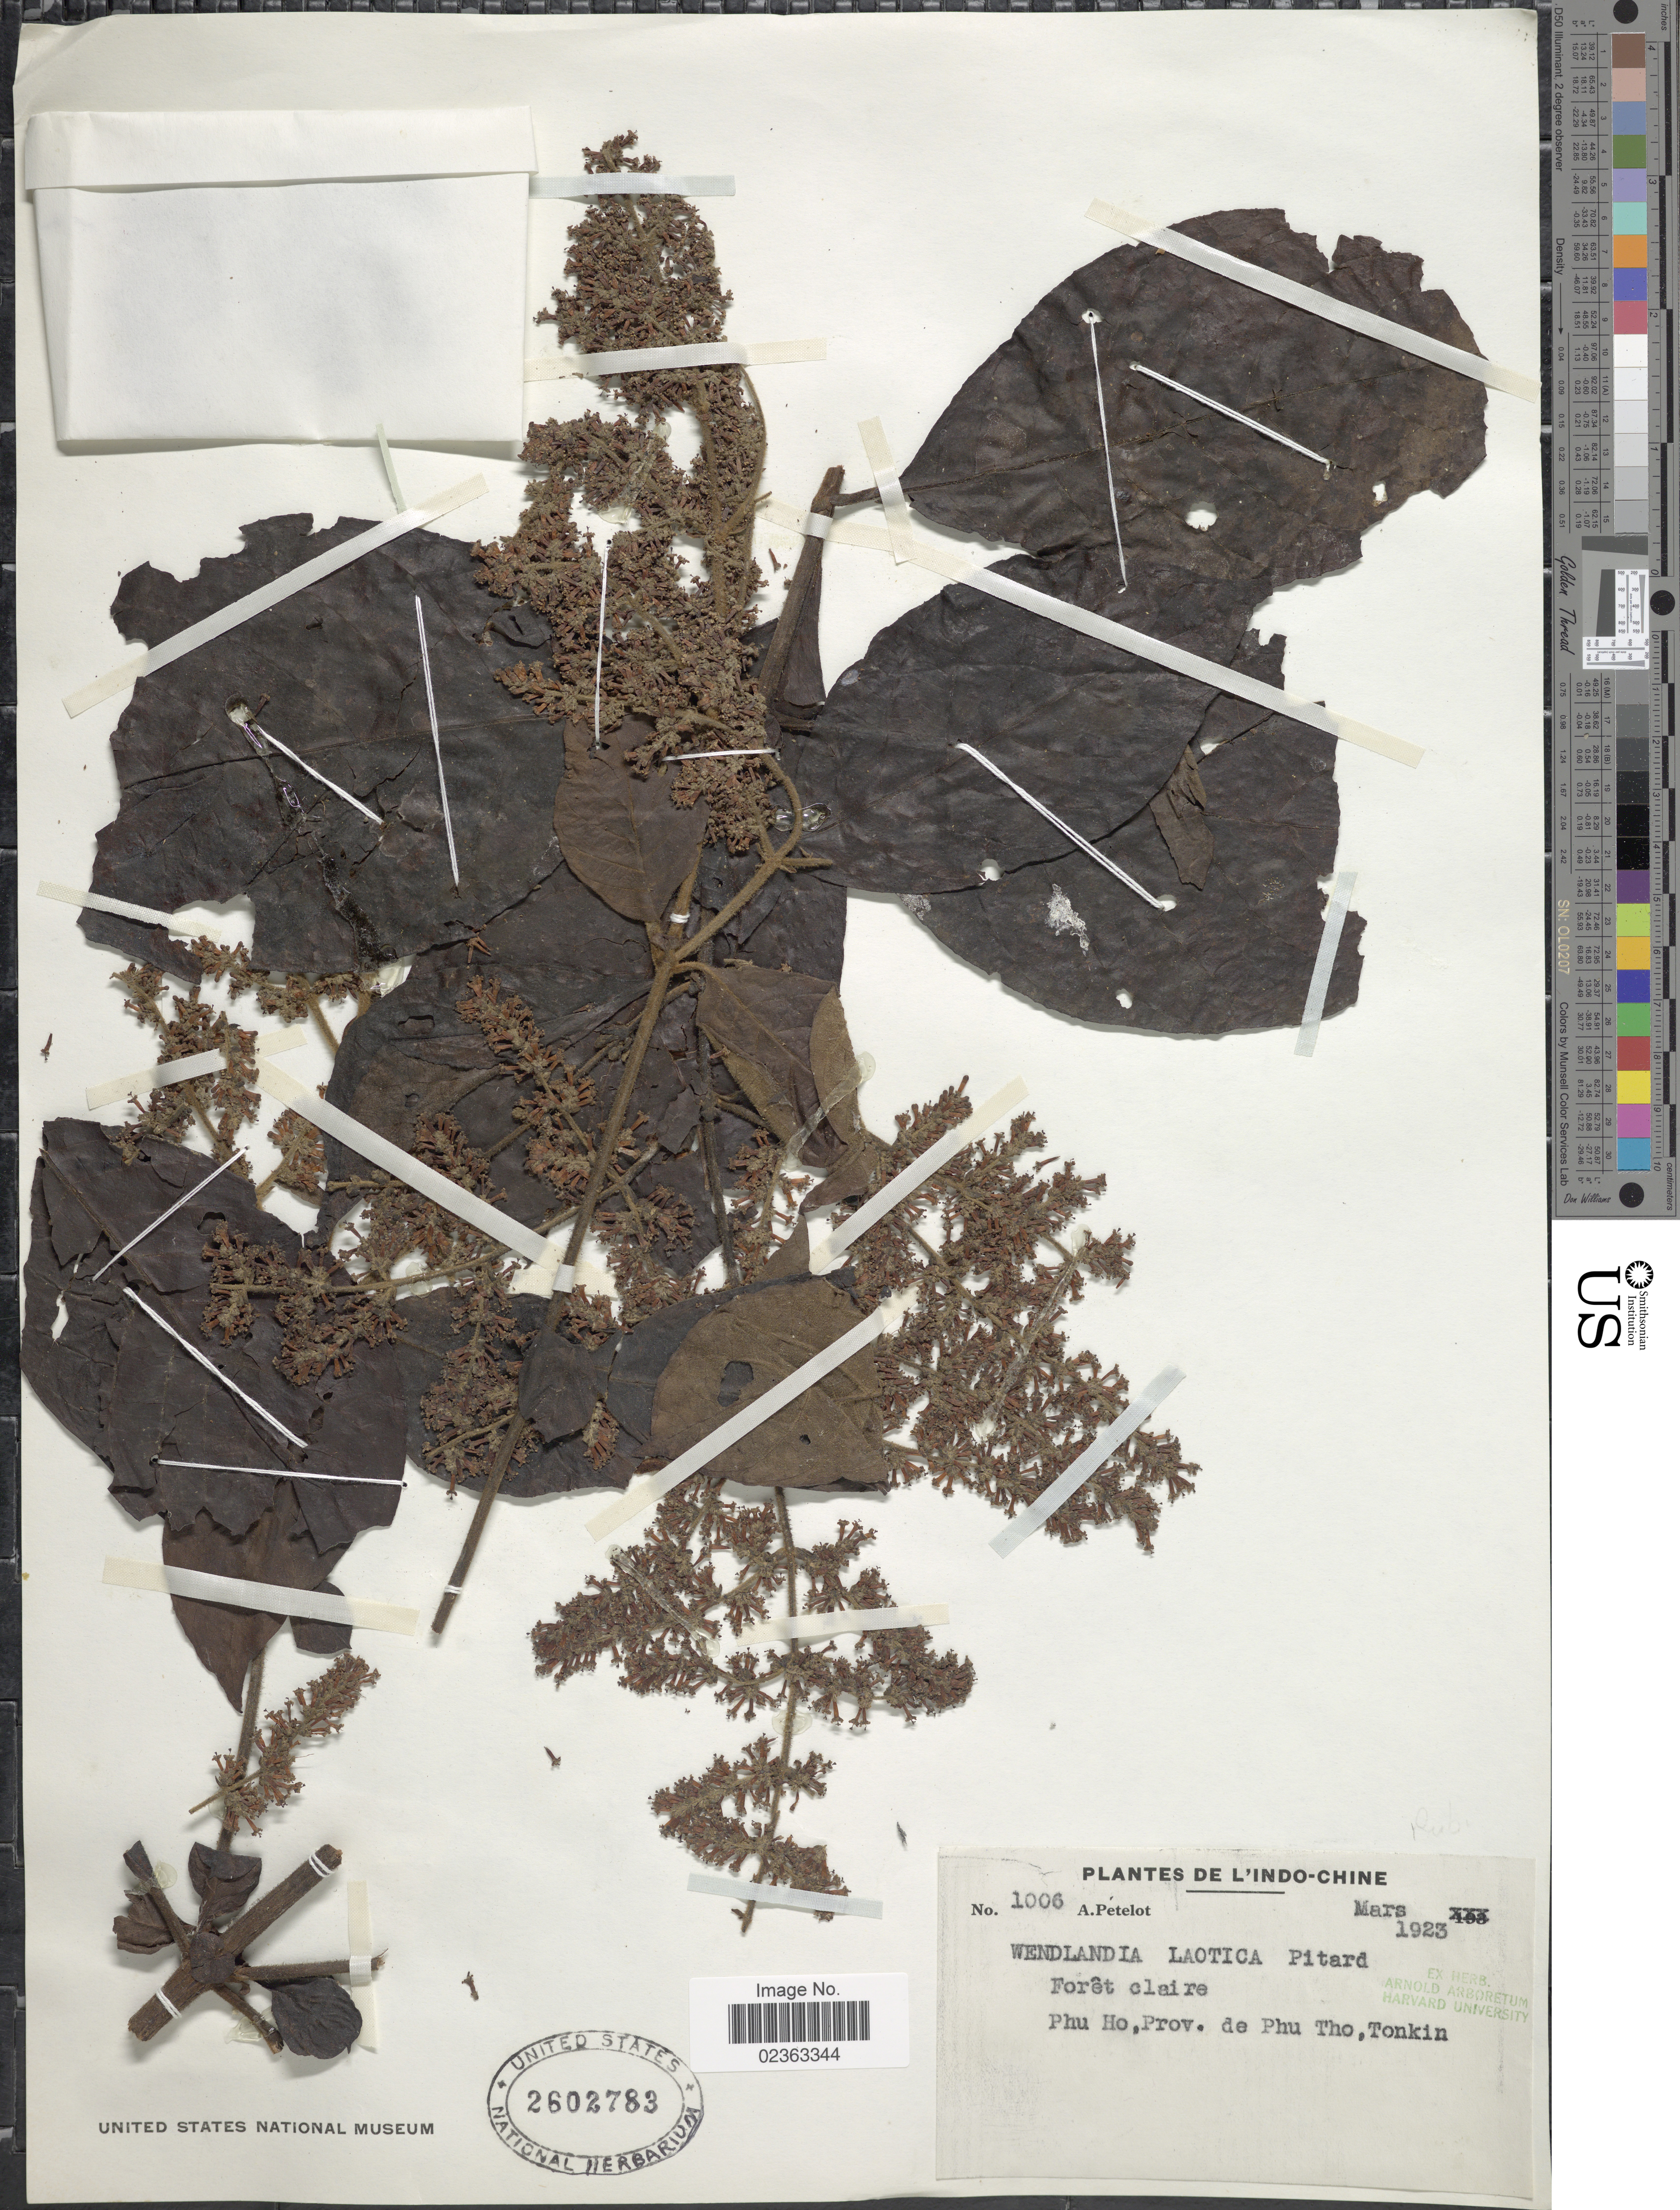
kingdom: Plantae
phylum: Tracheophyta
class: Magnoliopsida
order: Gentianales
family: Rubiaceae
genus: Wendlandia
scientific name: Wendlandia laotica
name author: Pit.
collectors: A. Petelot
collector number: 1006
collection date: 1923-03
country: Vietnam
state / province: Phu Tho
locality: L'Indo-Chine, Foret claire, Phu Ho, Prov. de Phu Tho, Tonkin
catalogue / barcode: US 2602783